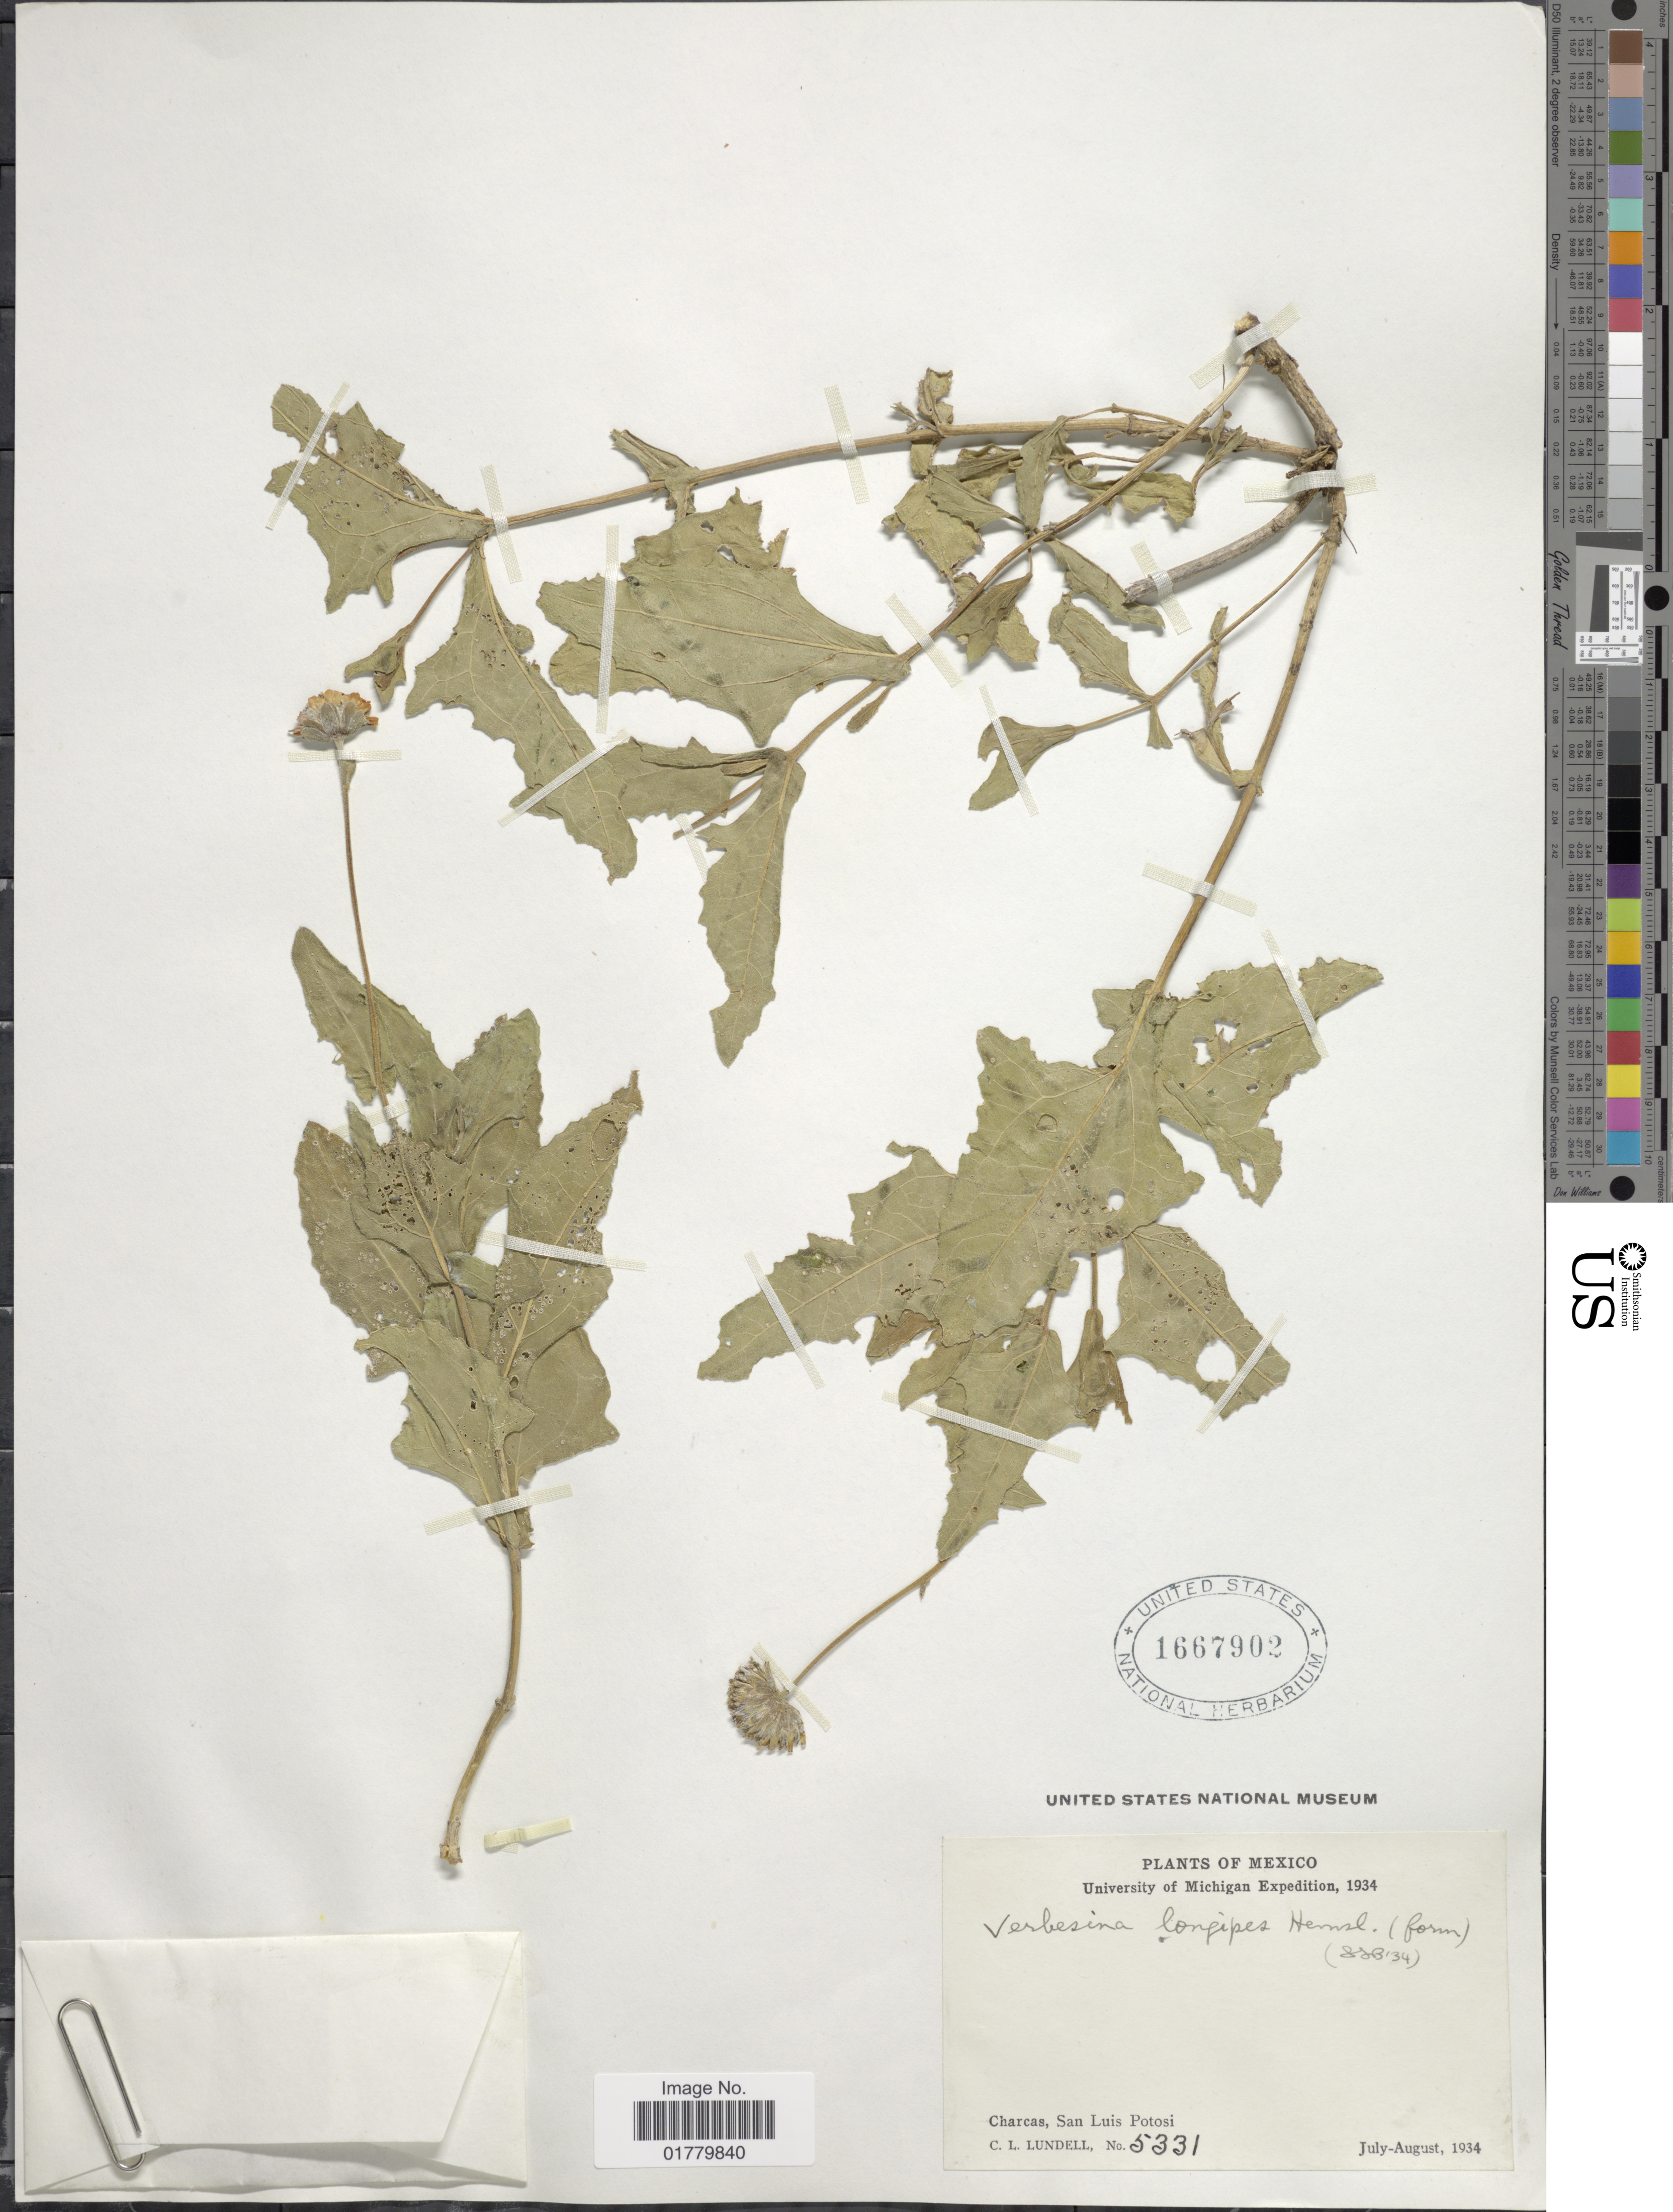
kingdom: Plantae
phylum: Tracheophyta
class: Magnoliopsida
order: Asterales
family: Asteraceae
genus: Verbesina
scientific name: Verbesina longipes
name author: Hemsl.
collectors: C. L. Lundell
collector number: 5331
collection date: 1934-07/1934-08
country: Mexico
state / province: San Luis Potosí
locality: Charcas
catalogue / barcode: US 1667902